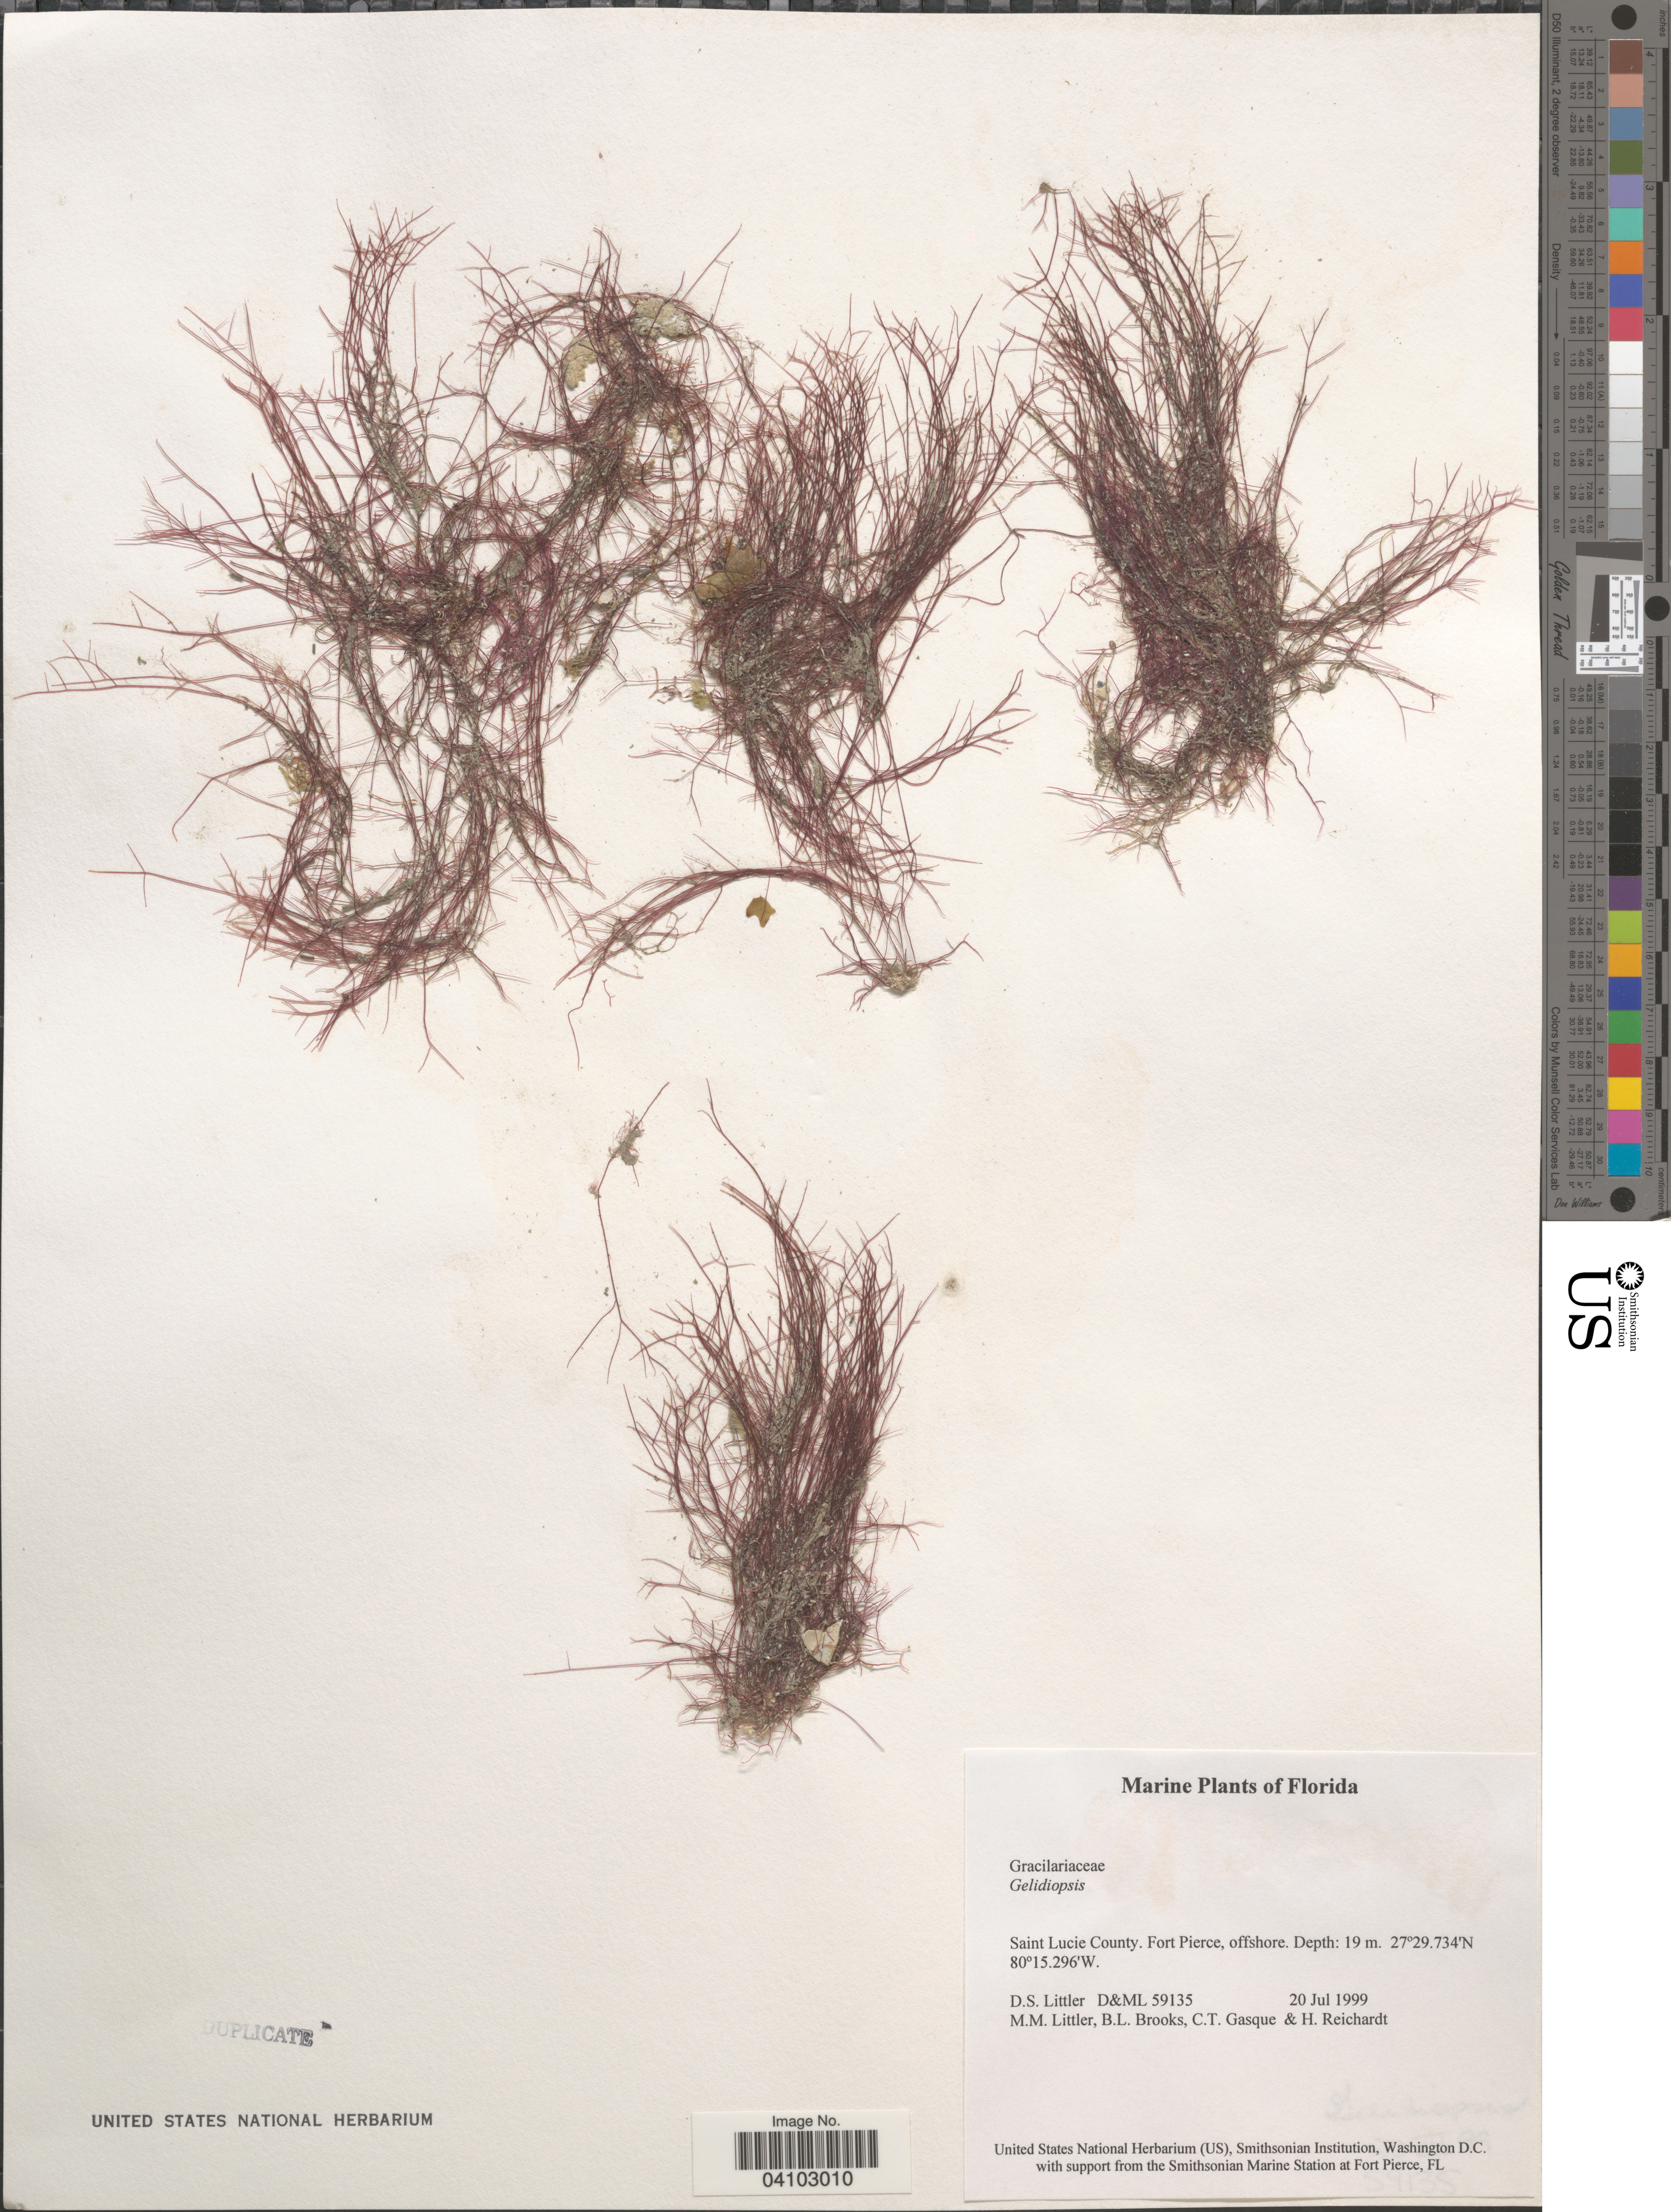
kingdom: Plantae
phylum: Rhodophyta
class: Florideophyceae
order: Rhodymeniales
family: Lomentariaceae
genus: Ceratodictyon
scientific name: Ceratodictyon sp.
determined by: Algae name updating Project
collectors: D. S. Littler, M. M. Littler, B. Brooks, C. Gasque & H. W. Reichardt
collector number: D&ML59135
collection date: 1999-07-20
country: United States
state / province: Florida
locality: Saint Lucie County. Fort Pierce, offshore.